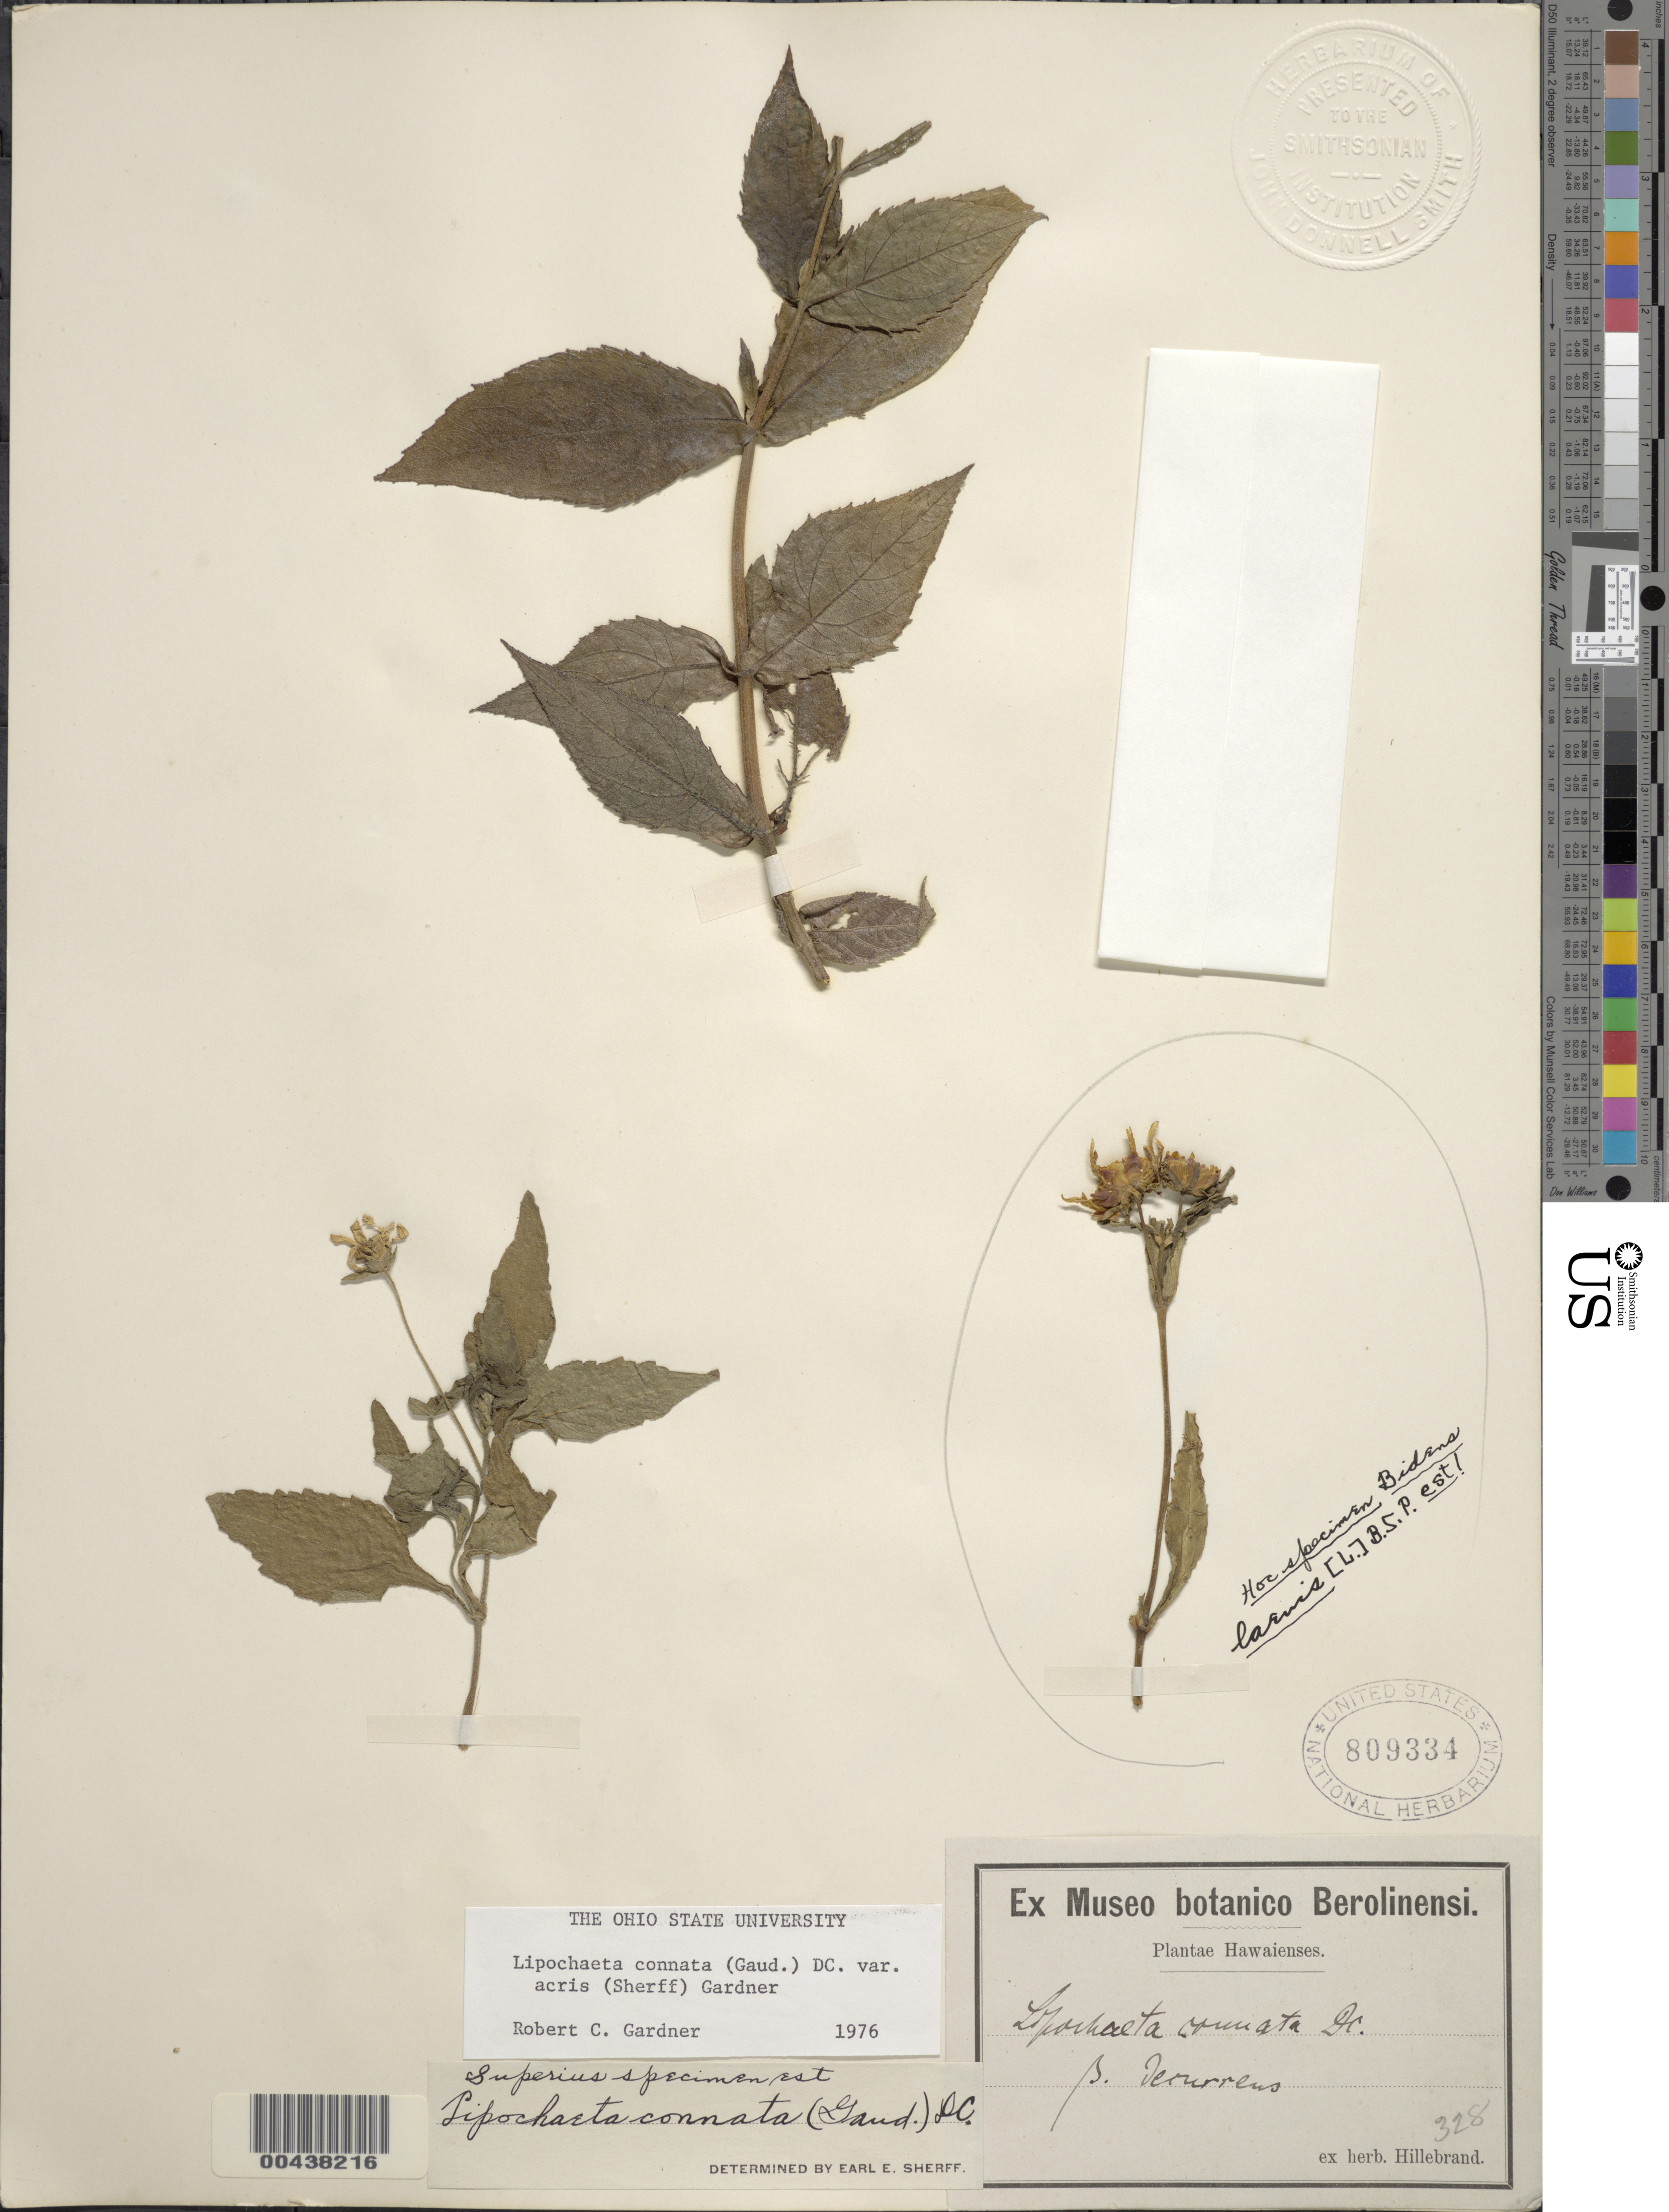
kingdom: Plantae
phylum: Tracheophyta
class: Magnoliopsida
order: Asterales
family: Asteraceae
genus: Lipochaeta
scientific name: Lipochaeta connata subsp. acris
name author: (Sherff) W.L. Wagner & H. Rob.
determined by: Gardner, R. C.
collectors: W. Hillebrand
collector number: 328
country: United States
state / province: Hawaii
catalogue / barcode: US 809334